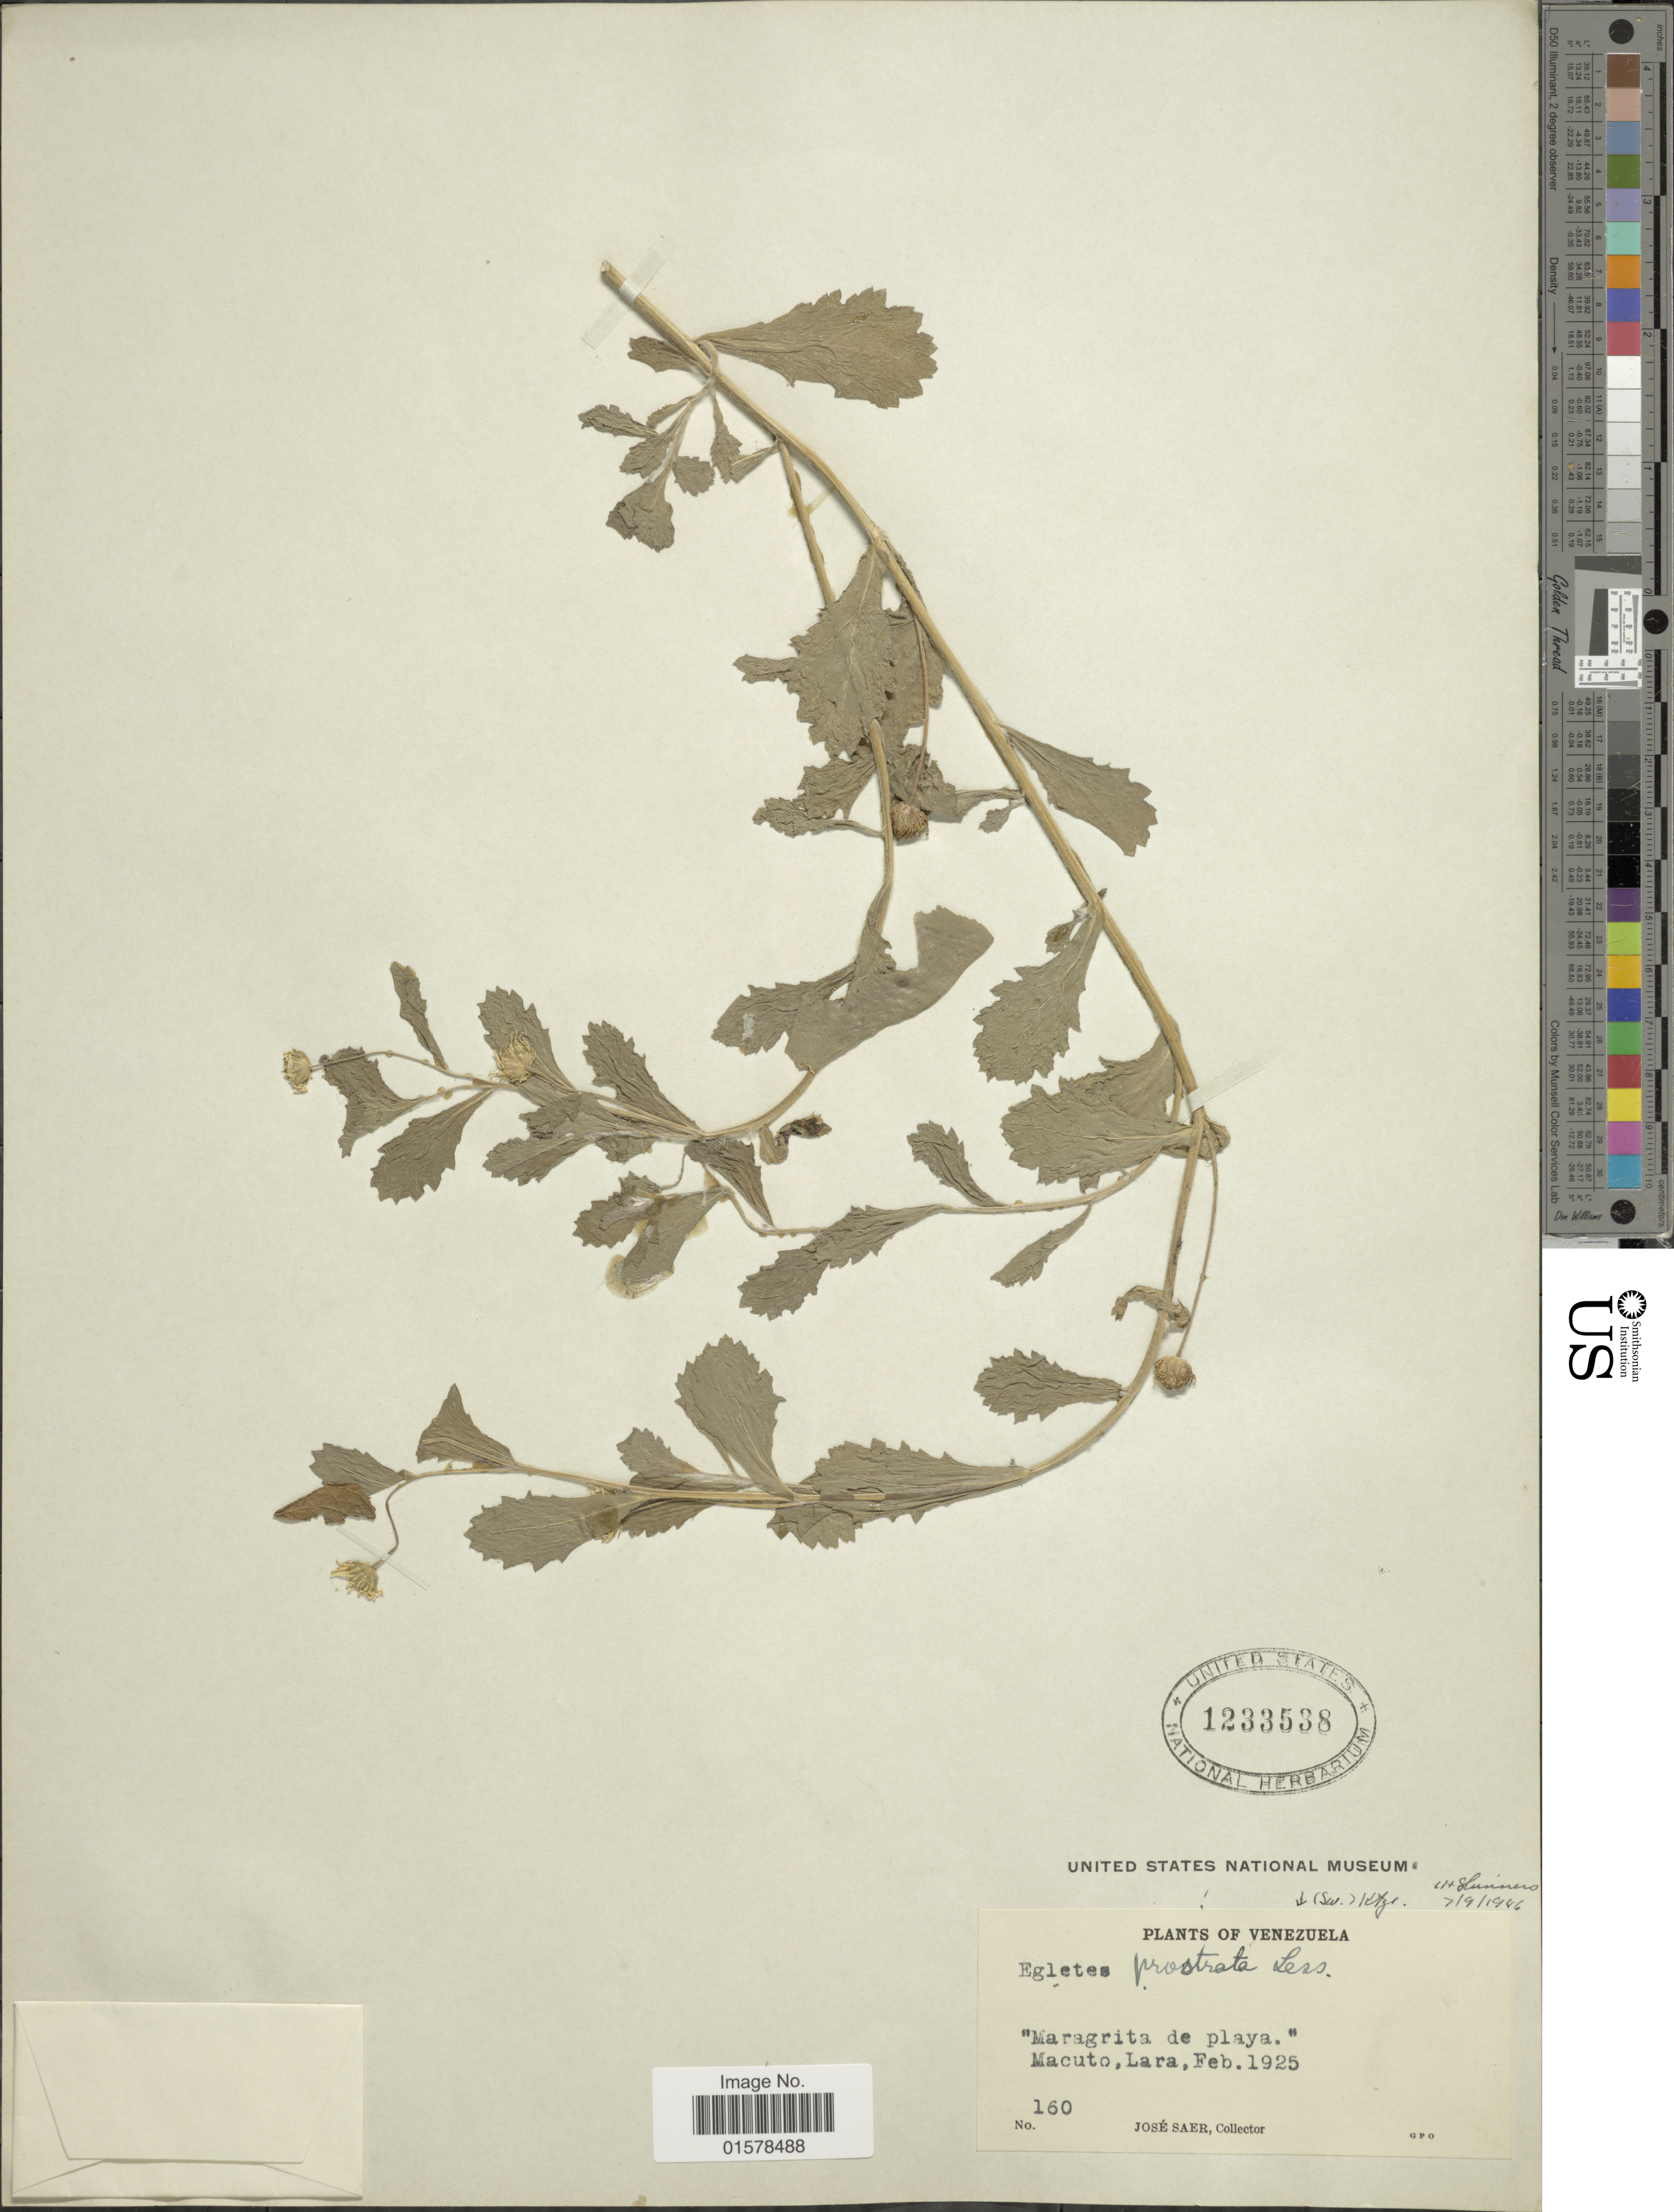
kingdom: Plantae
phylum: Tracheophyta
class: Magnoliopsida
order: Asterales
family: Asteraceae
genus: Egletes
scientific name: Egletes prostrata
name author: (Sw.) Kuntze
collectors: J. Saer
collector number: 160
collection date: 1925-02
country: Venezuela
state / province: Lara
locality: Venezuela. "Maragrita de playa" Macuto, Lara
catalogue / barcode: US 1233538